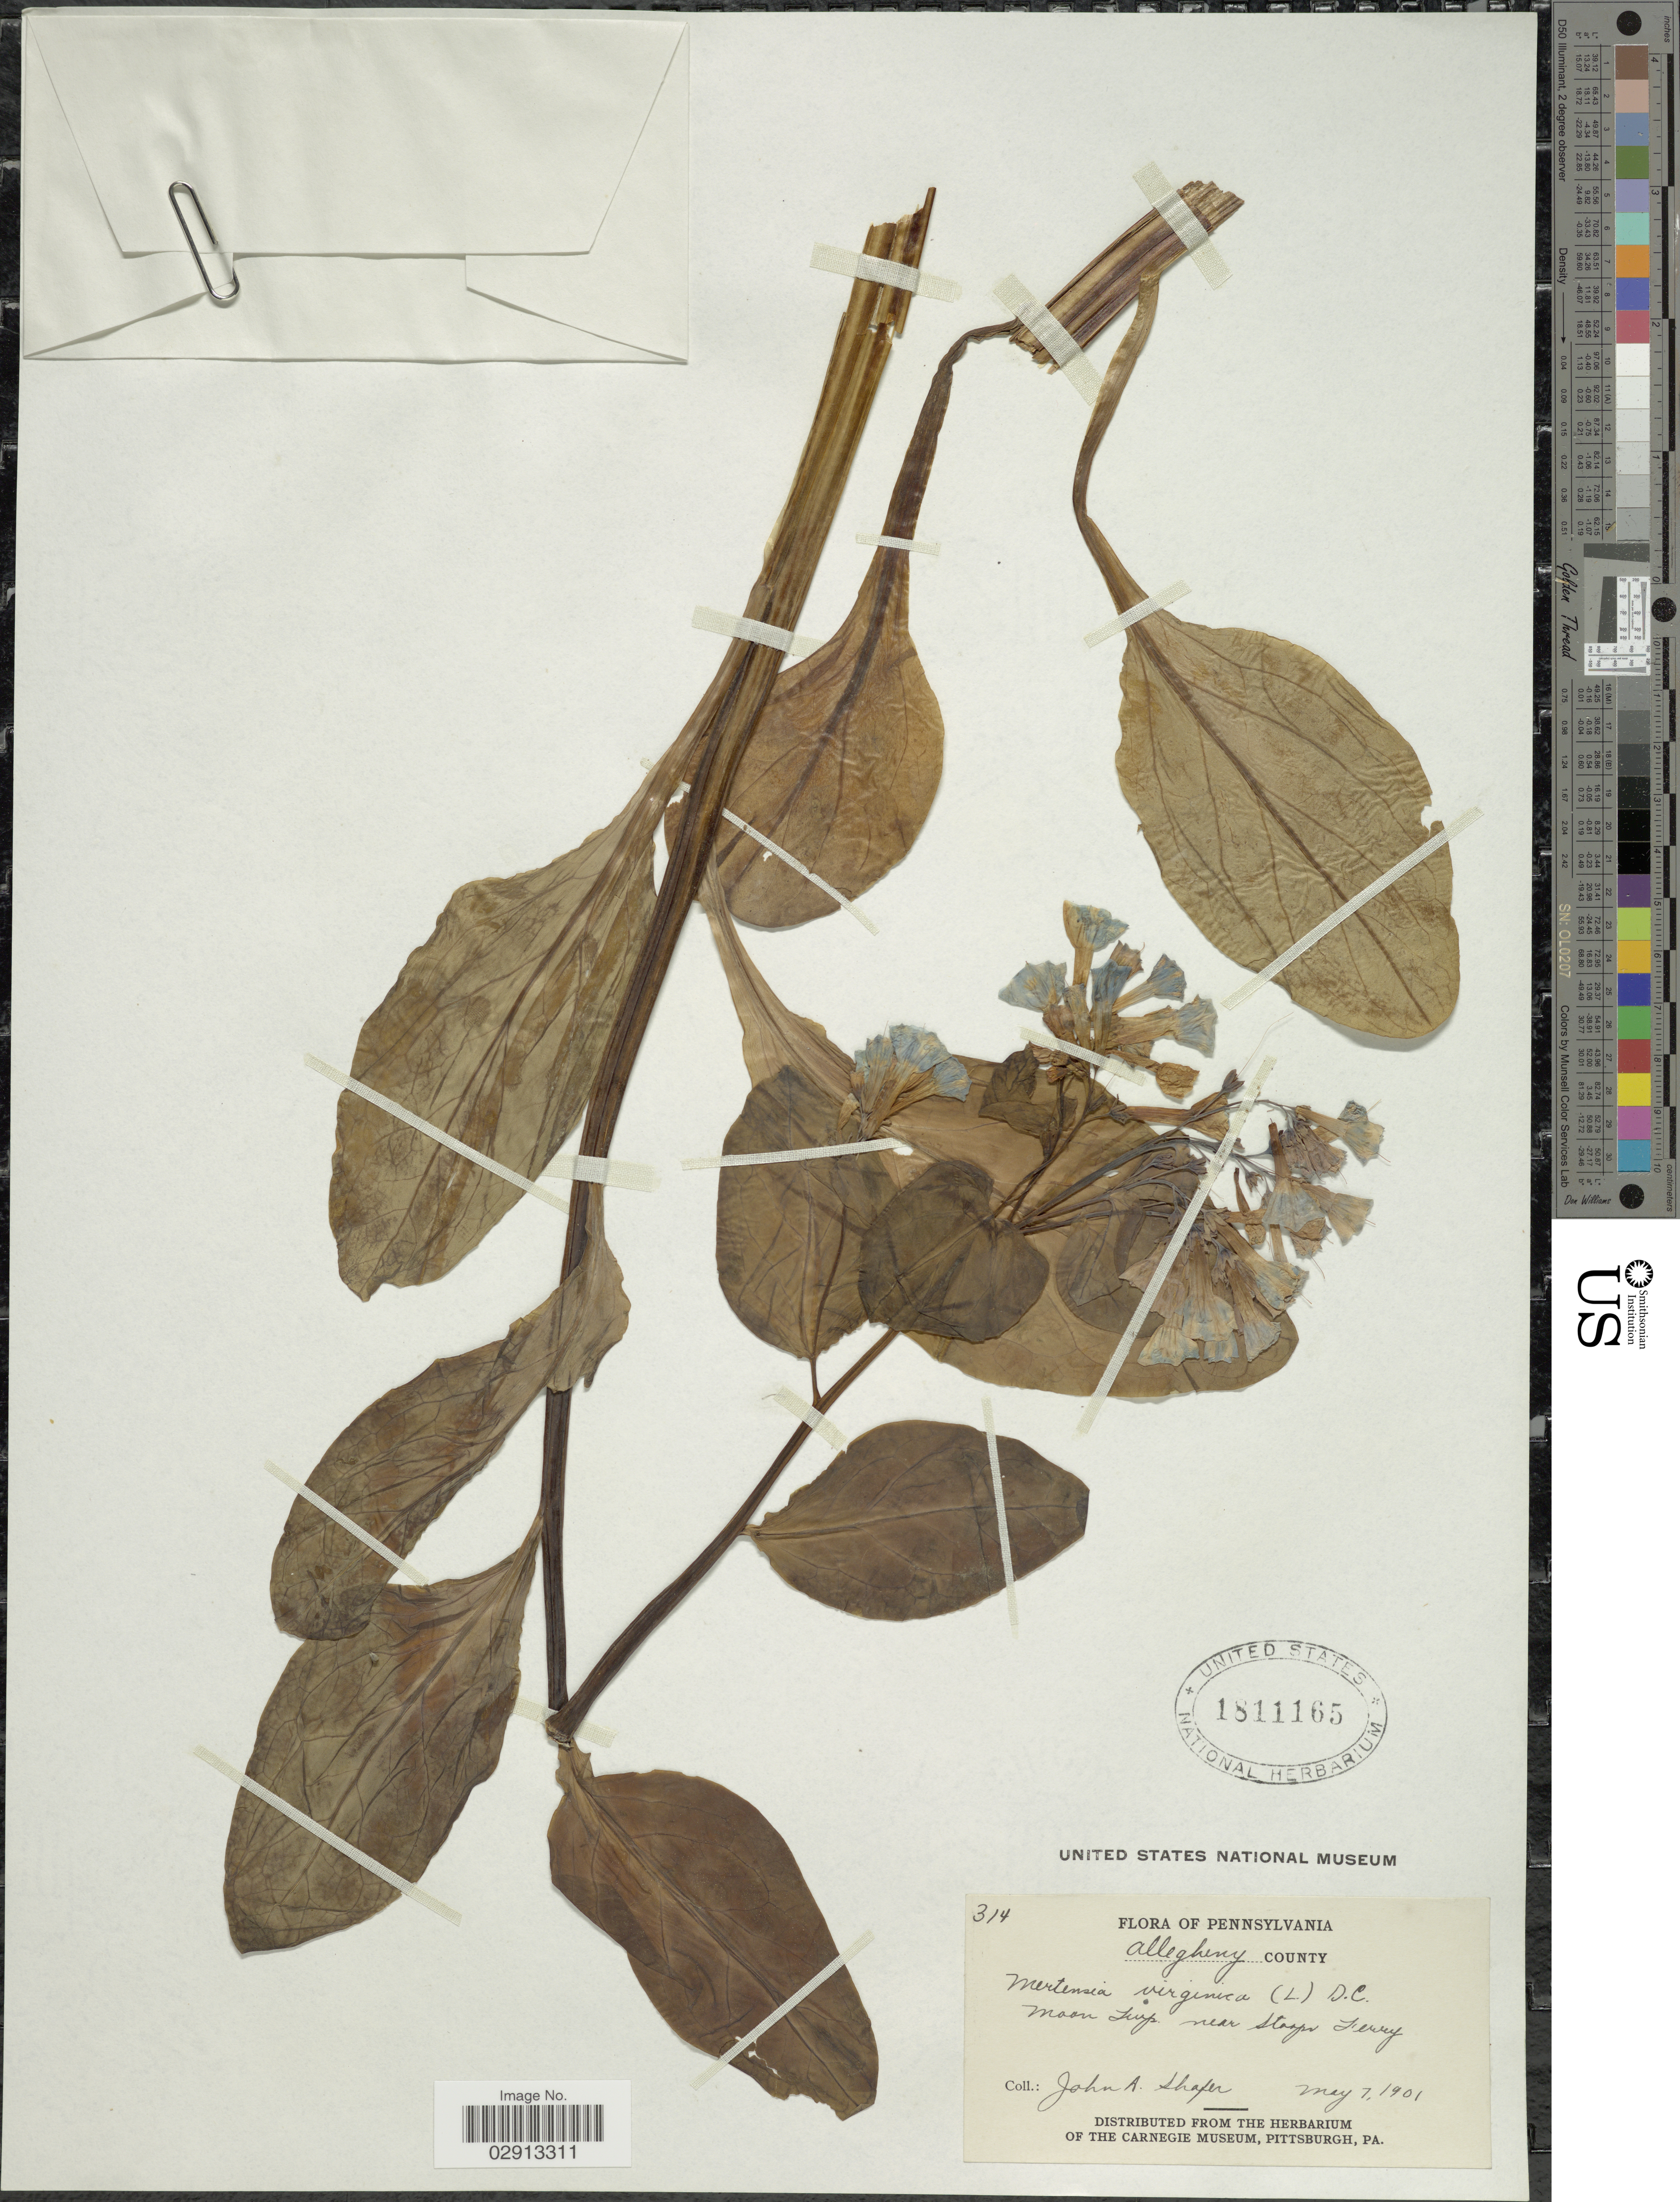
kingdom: Plantae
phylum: Tracheophyta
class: Magnoliopsida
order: Boraginales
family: Boraginaceae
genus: Mertensia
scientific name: Mertensia virginica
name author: (L.) Pers. ex Link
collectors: J. A. Shafer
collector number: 314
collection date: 1901-05-07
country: United States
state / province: Pennsylvania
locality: Allegheny County. Moon Twp. near Stoops Ferry.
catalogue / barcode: US 1811165